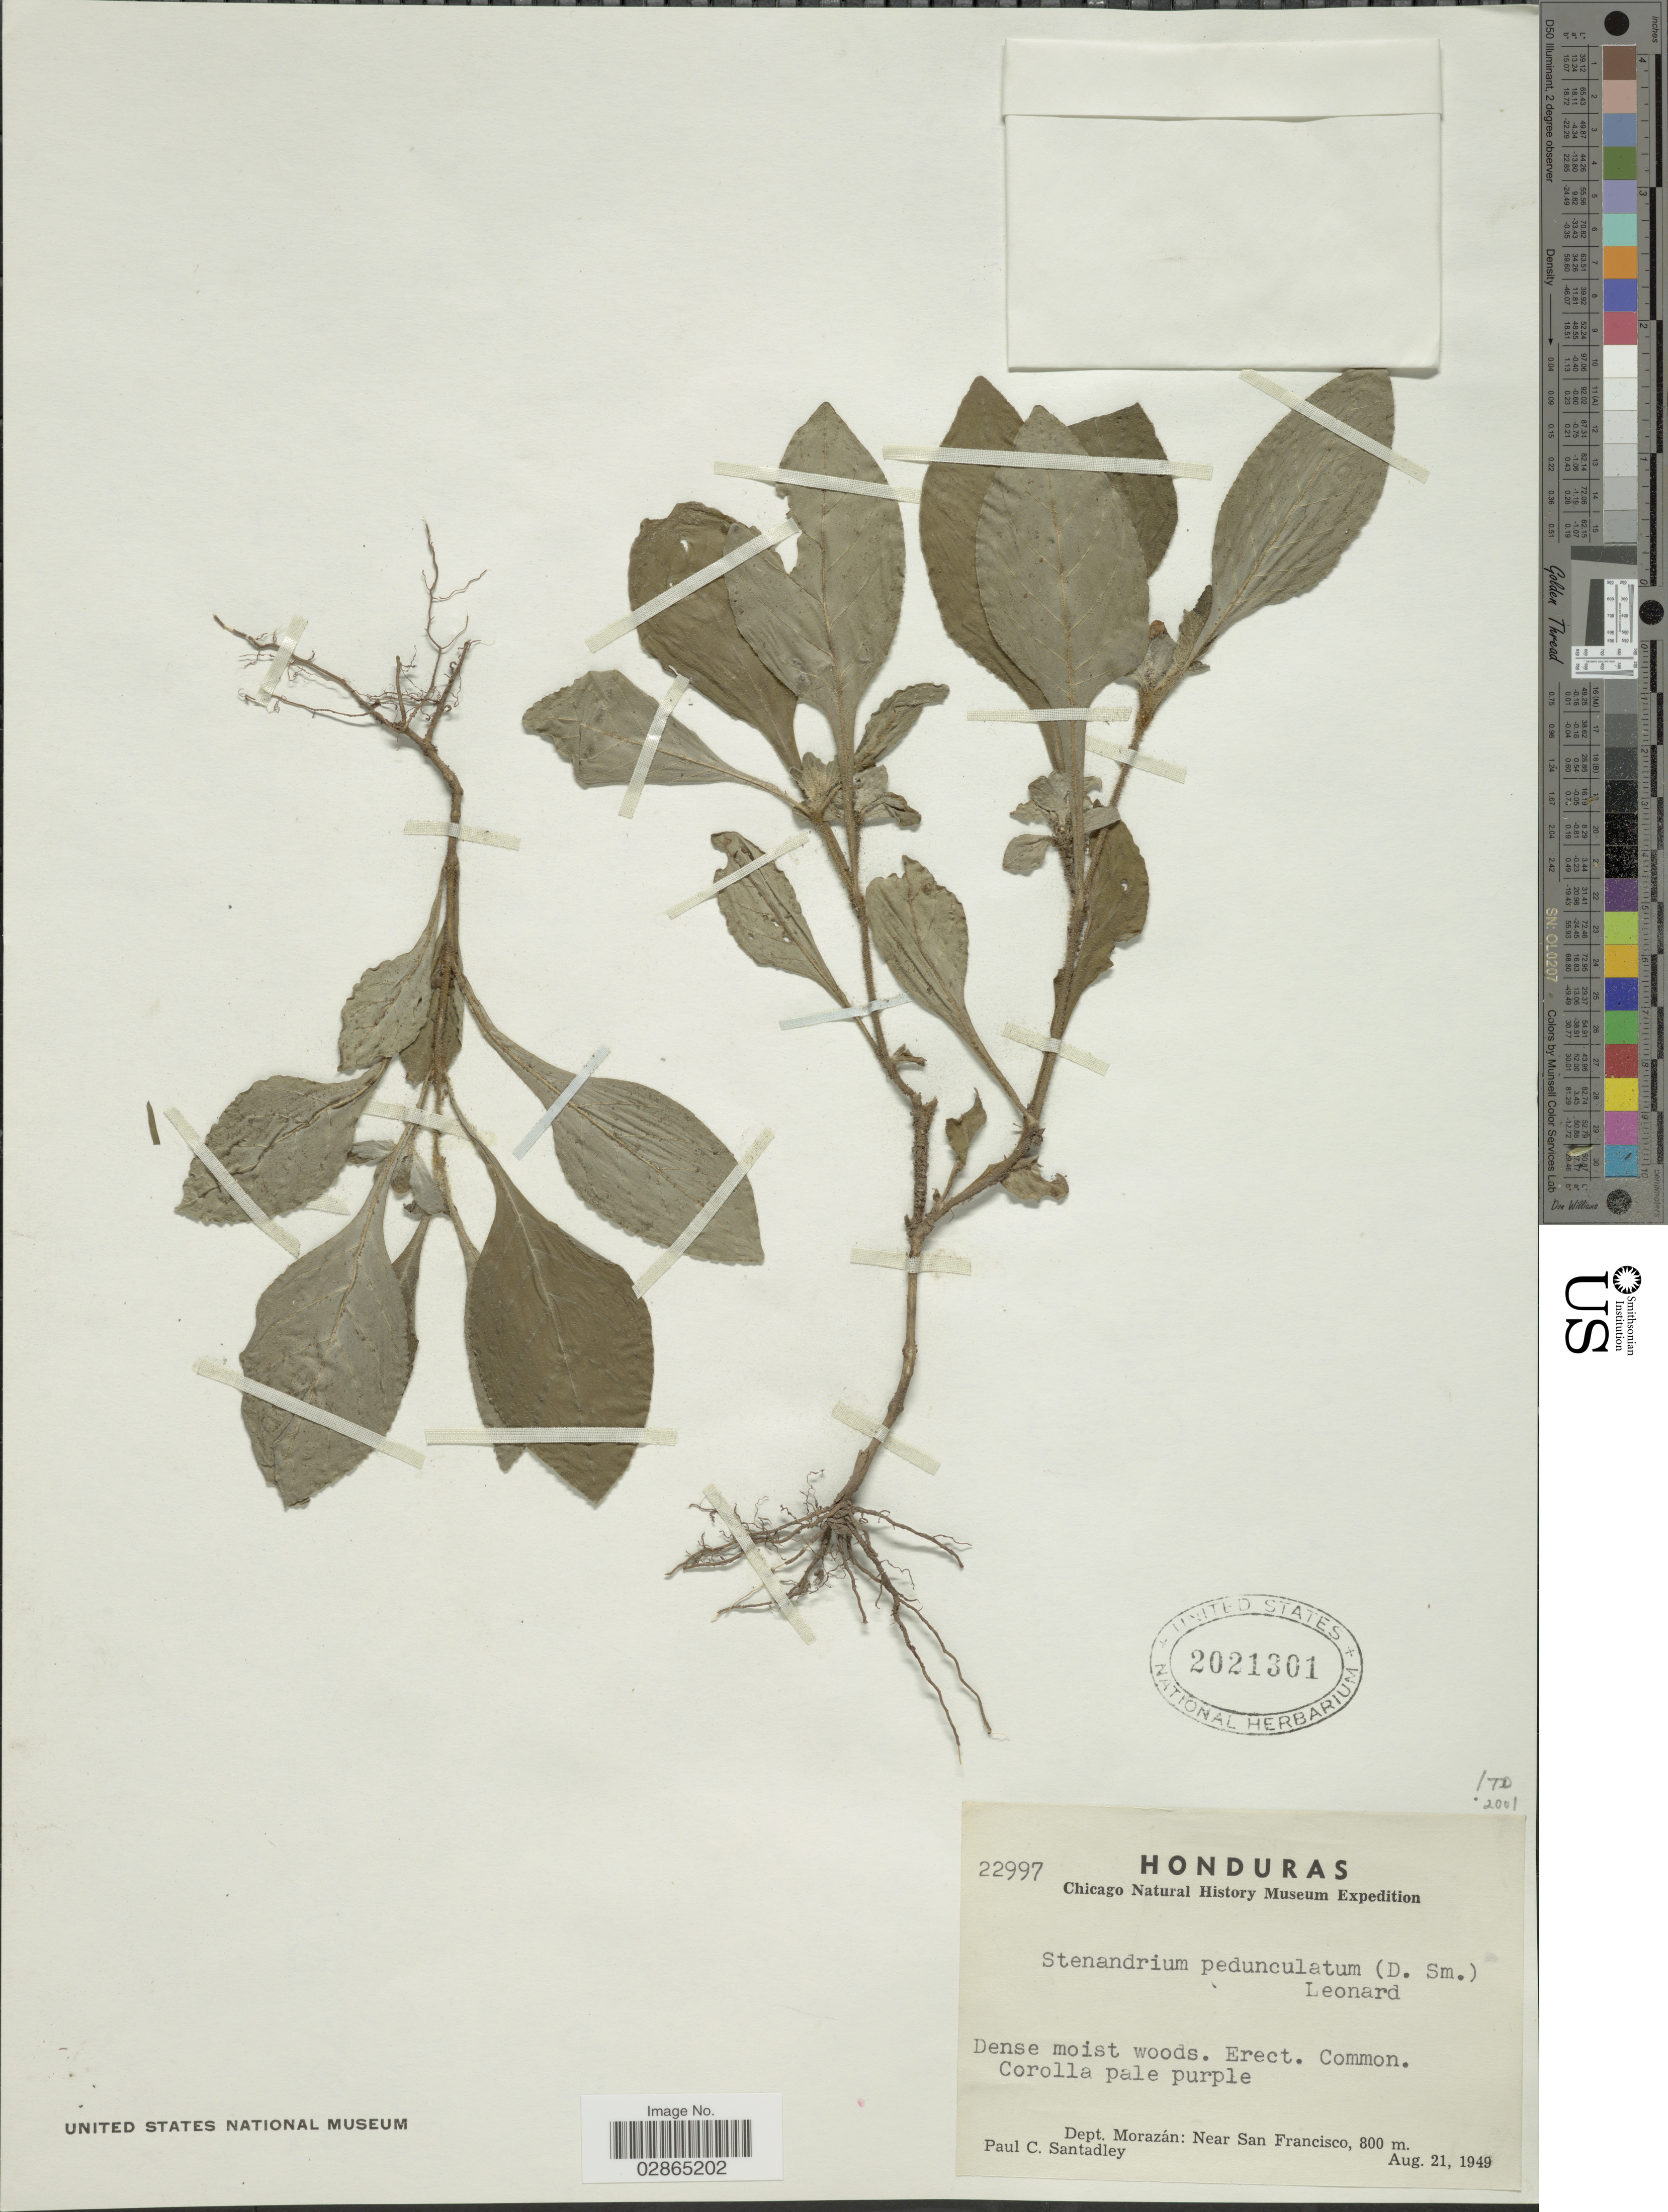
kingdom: Plantae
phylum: Tracheophyta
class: Magnoliopsida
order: Lamiales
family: Acanthaceae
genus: Stenandrium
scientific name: Stenandrium pedunculatum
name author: (Donn. Sm.) Leonard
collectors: P. Santadley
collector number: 22997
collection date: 1949-08-21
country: Honduras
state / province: Fco. Morazán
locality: Dept. Morazán: Near San Francisco.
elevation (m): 800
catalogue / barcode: US 2021301